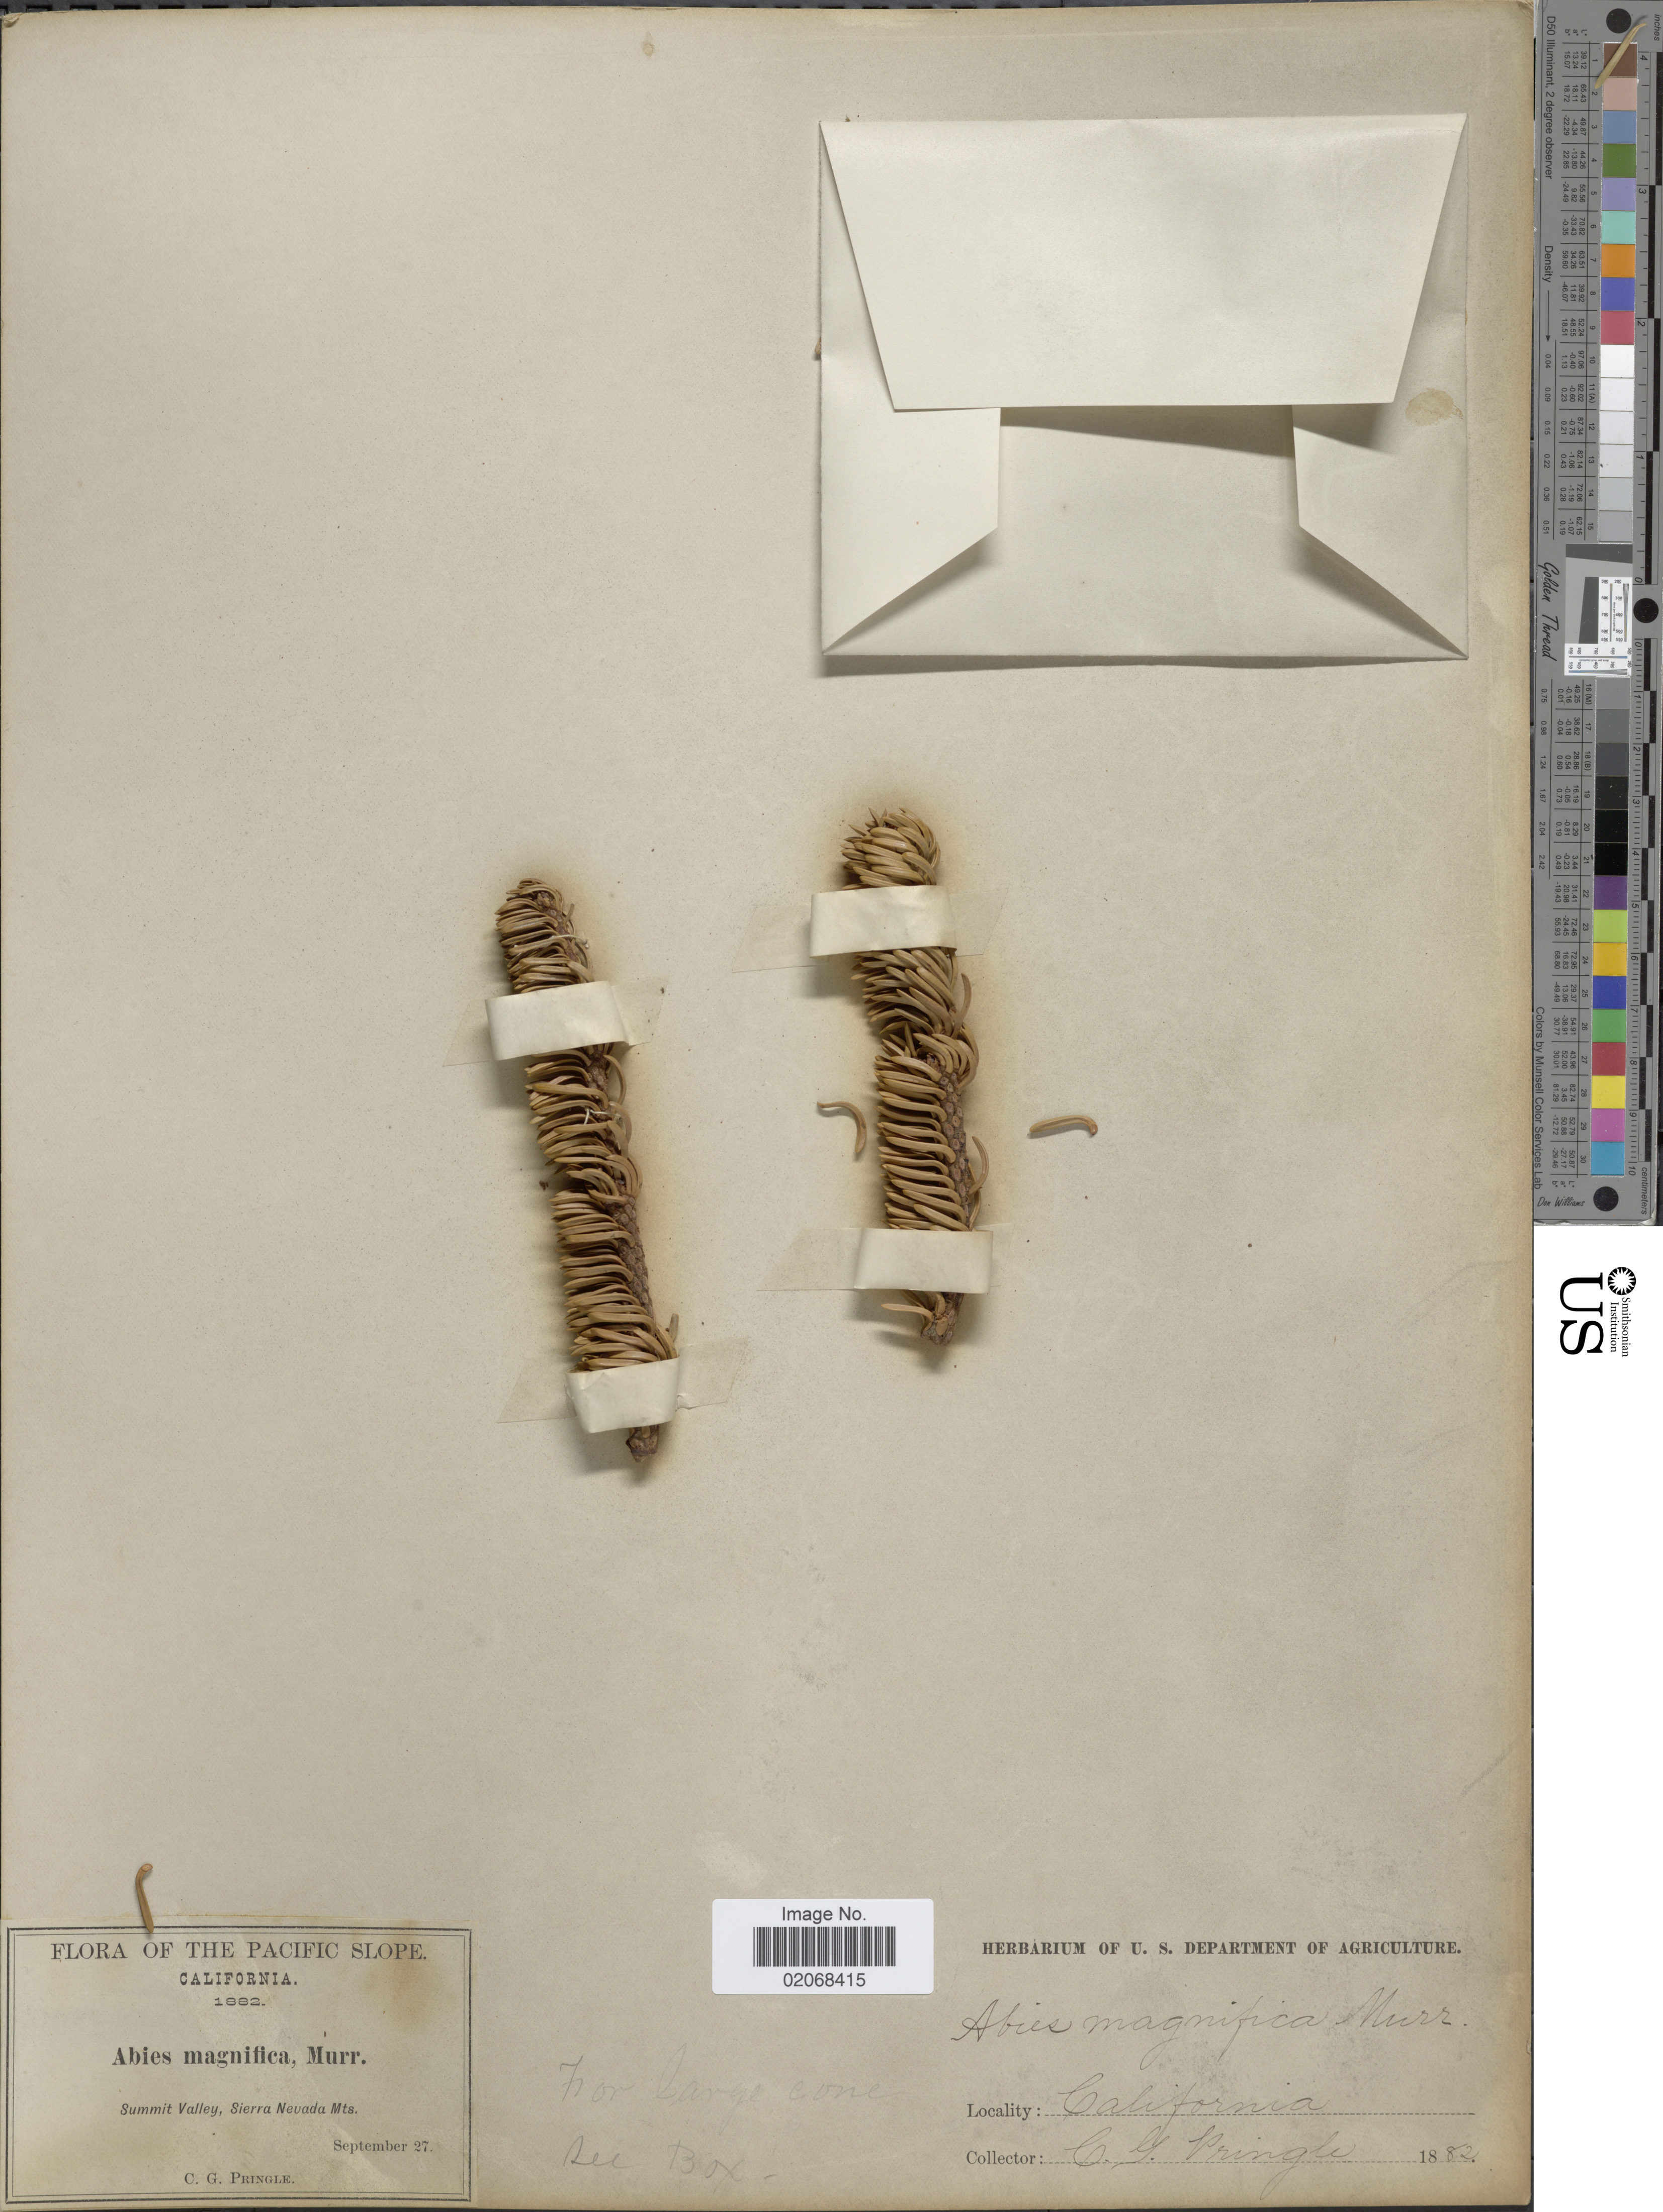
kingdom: Plantae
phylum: Tracheophyta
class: Pinopsida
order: Pinales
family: Pinaceae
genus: Abies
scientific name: Abies magnifica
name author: A. Murray bis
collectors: C. G. Pringle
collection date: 1882-09-27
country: United States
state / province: California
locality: The Pacific Slope, Summit Valley, Sierra Nevada Mts